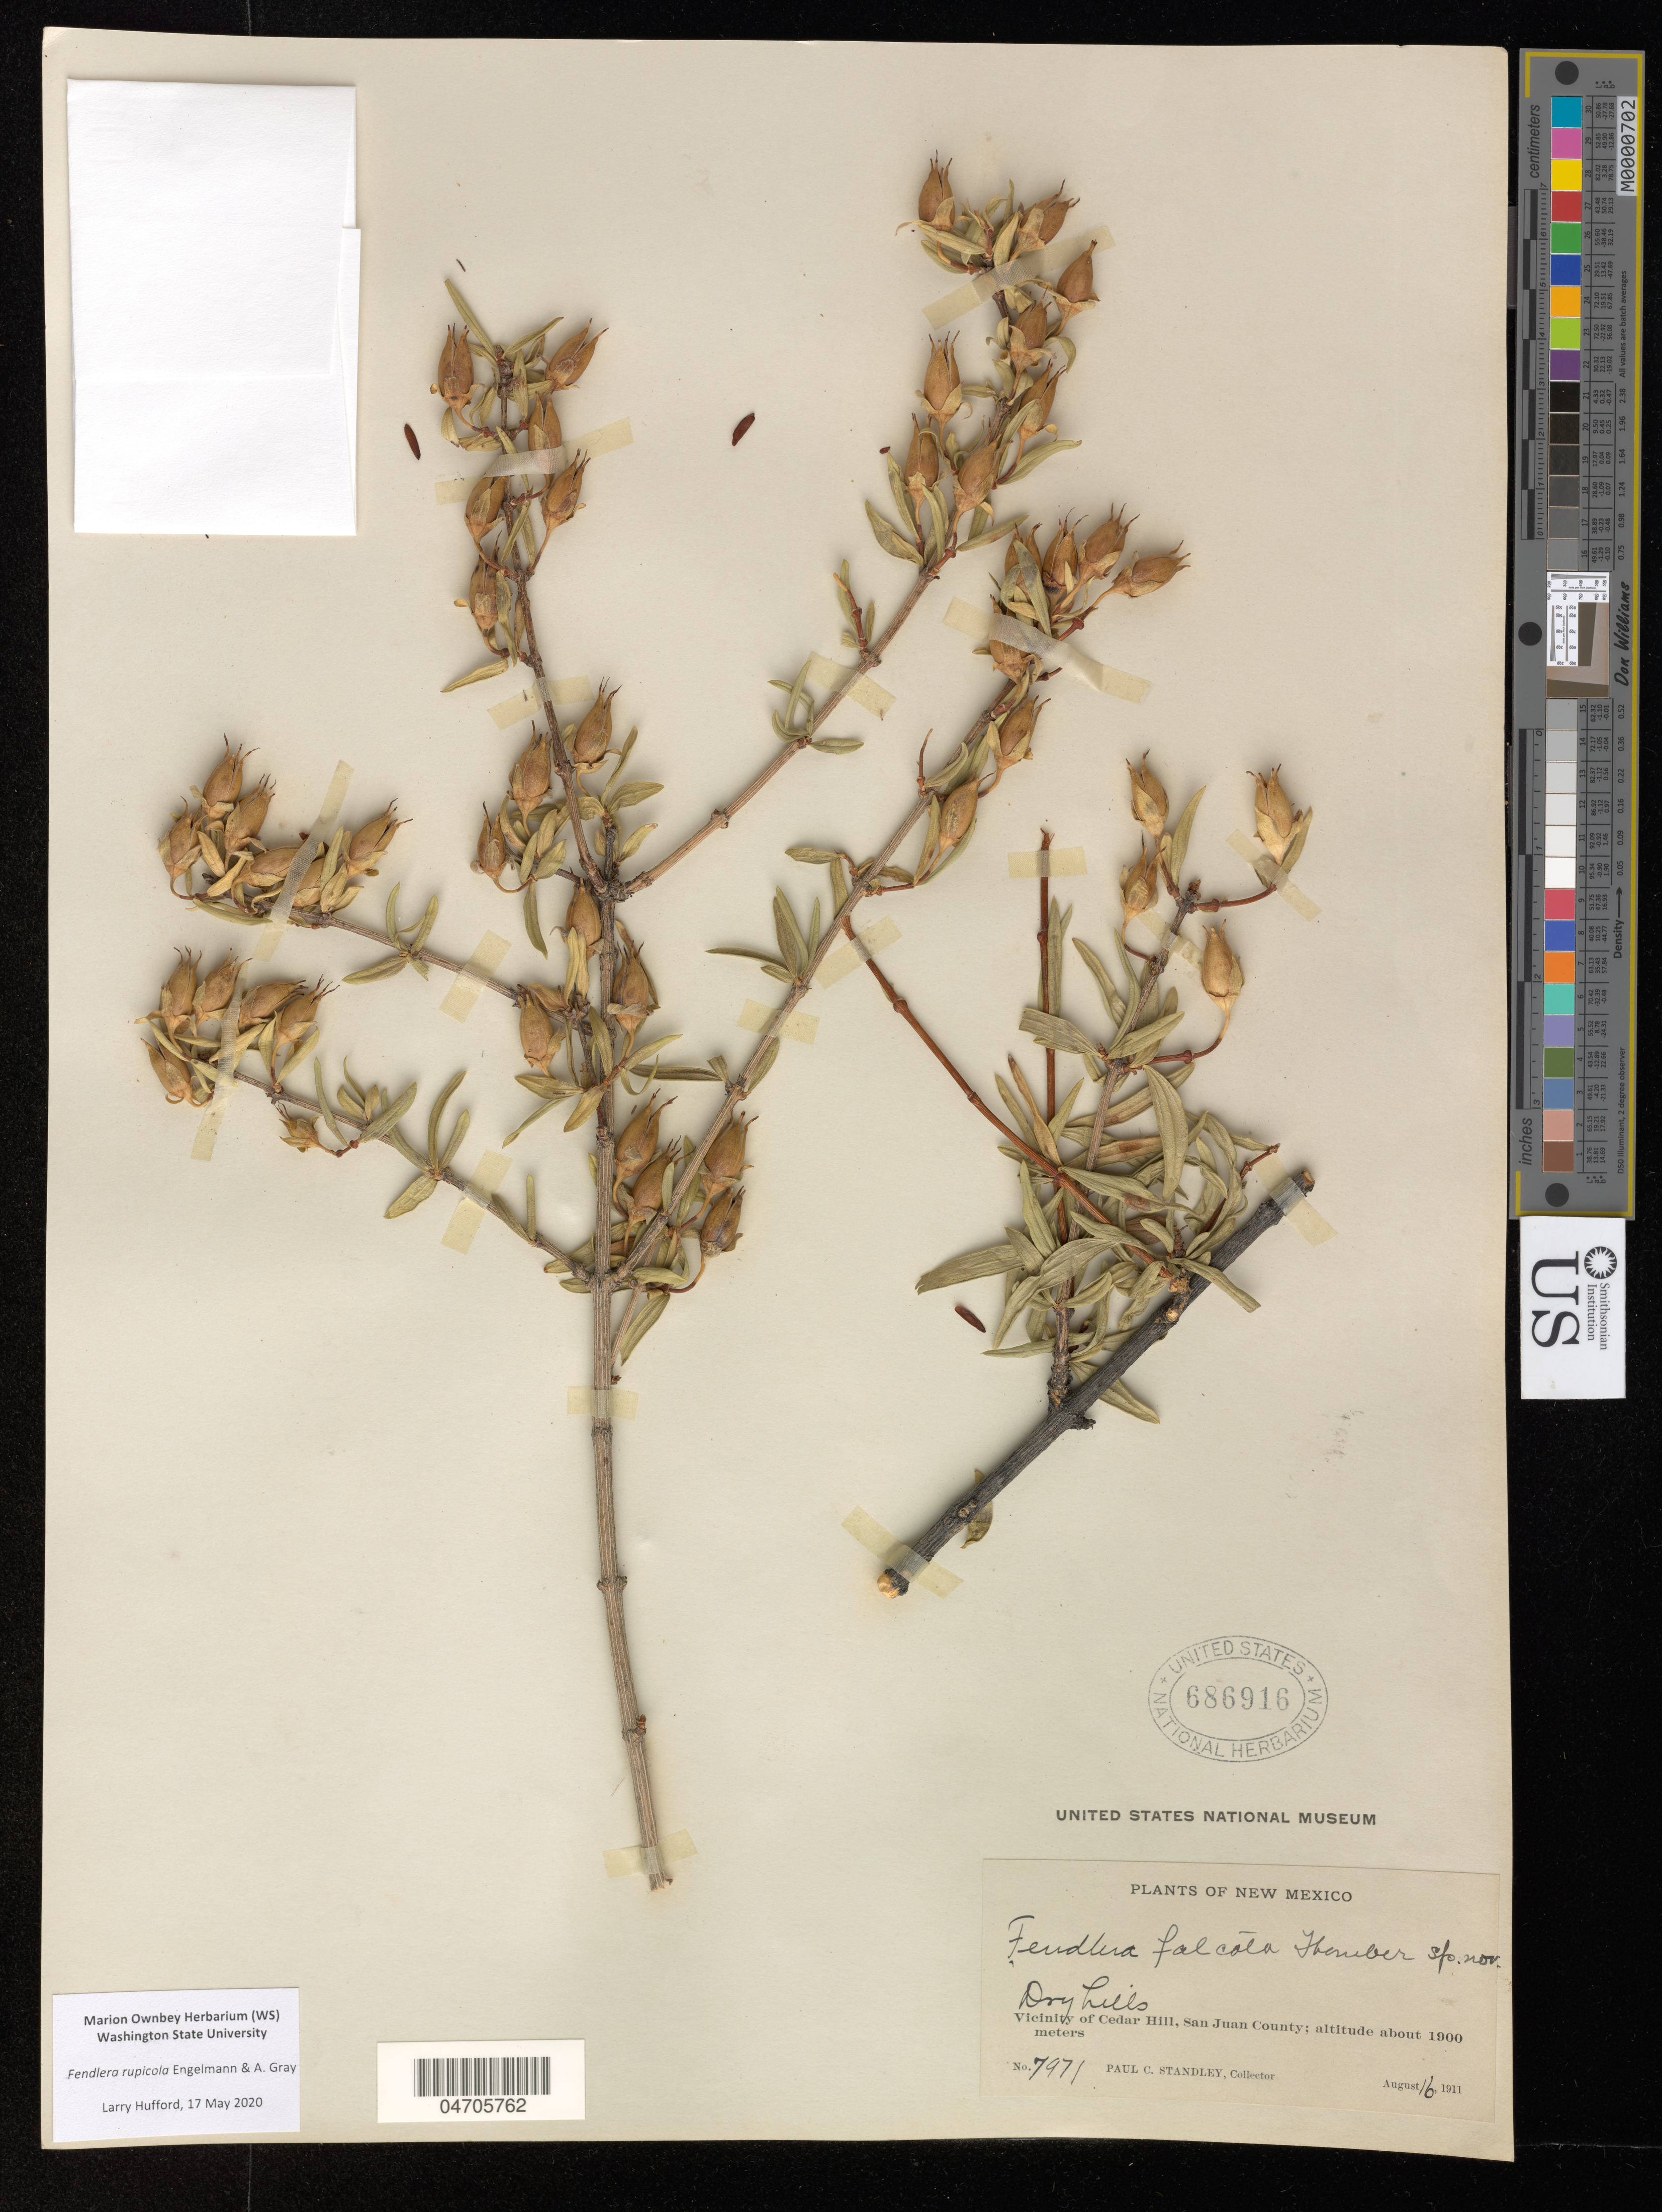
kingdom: Plantae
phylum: Tracheophyta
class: Magnoliopsida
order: Cornales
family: Hydrangeaceae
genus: Fendlera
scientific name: Fendlera rupicola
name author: Englem. & A. Gray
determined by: Hufford, L.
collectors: P. C. Standley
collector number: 7971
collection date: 1911-08-16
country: United States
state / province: New Mexico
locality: Vicinty of Cedar Hill, San Juan County.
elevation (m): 1900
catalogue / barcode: US 686916